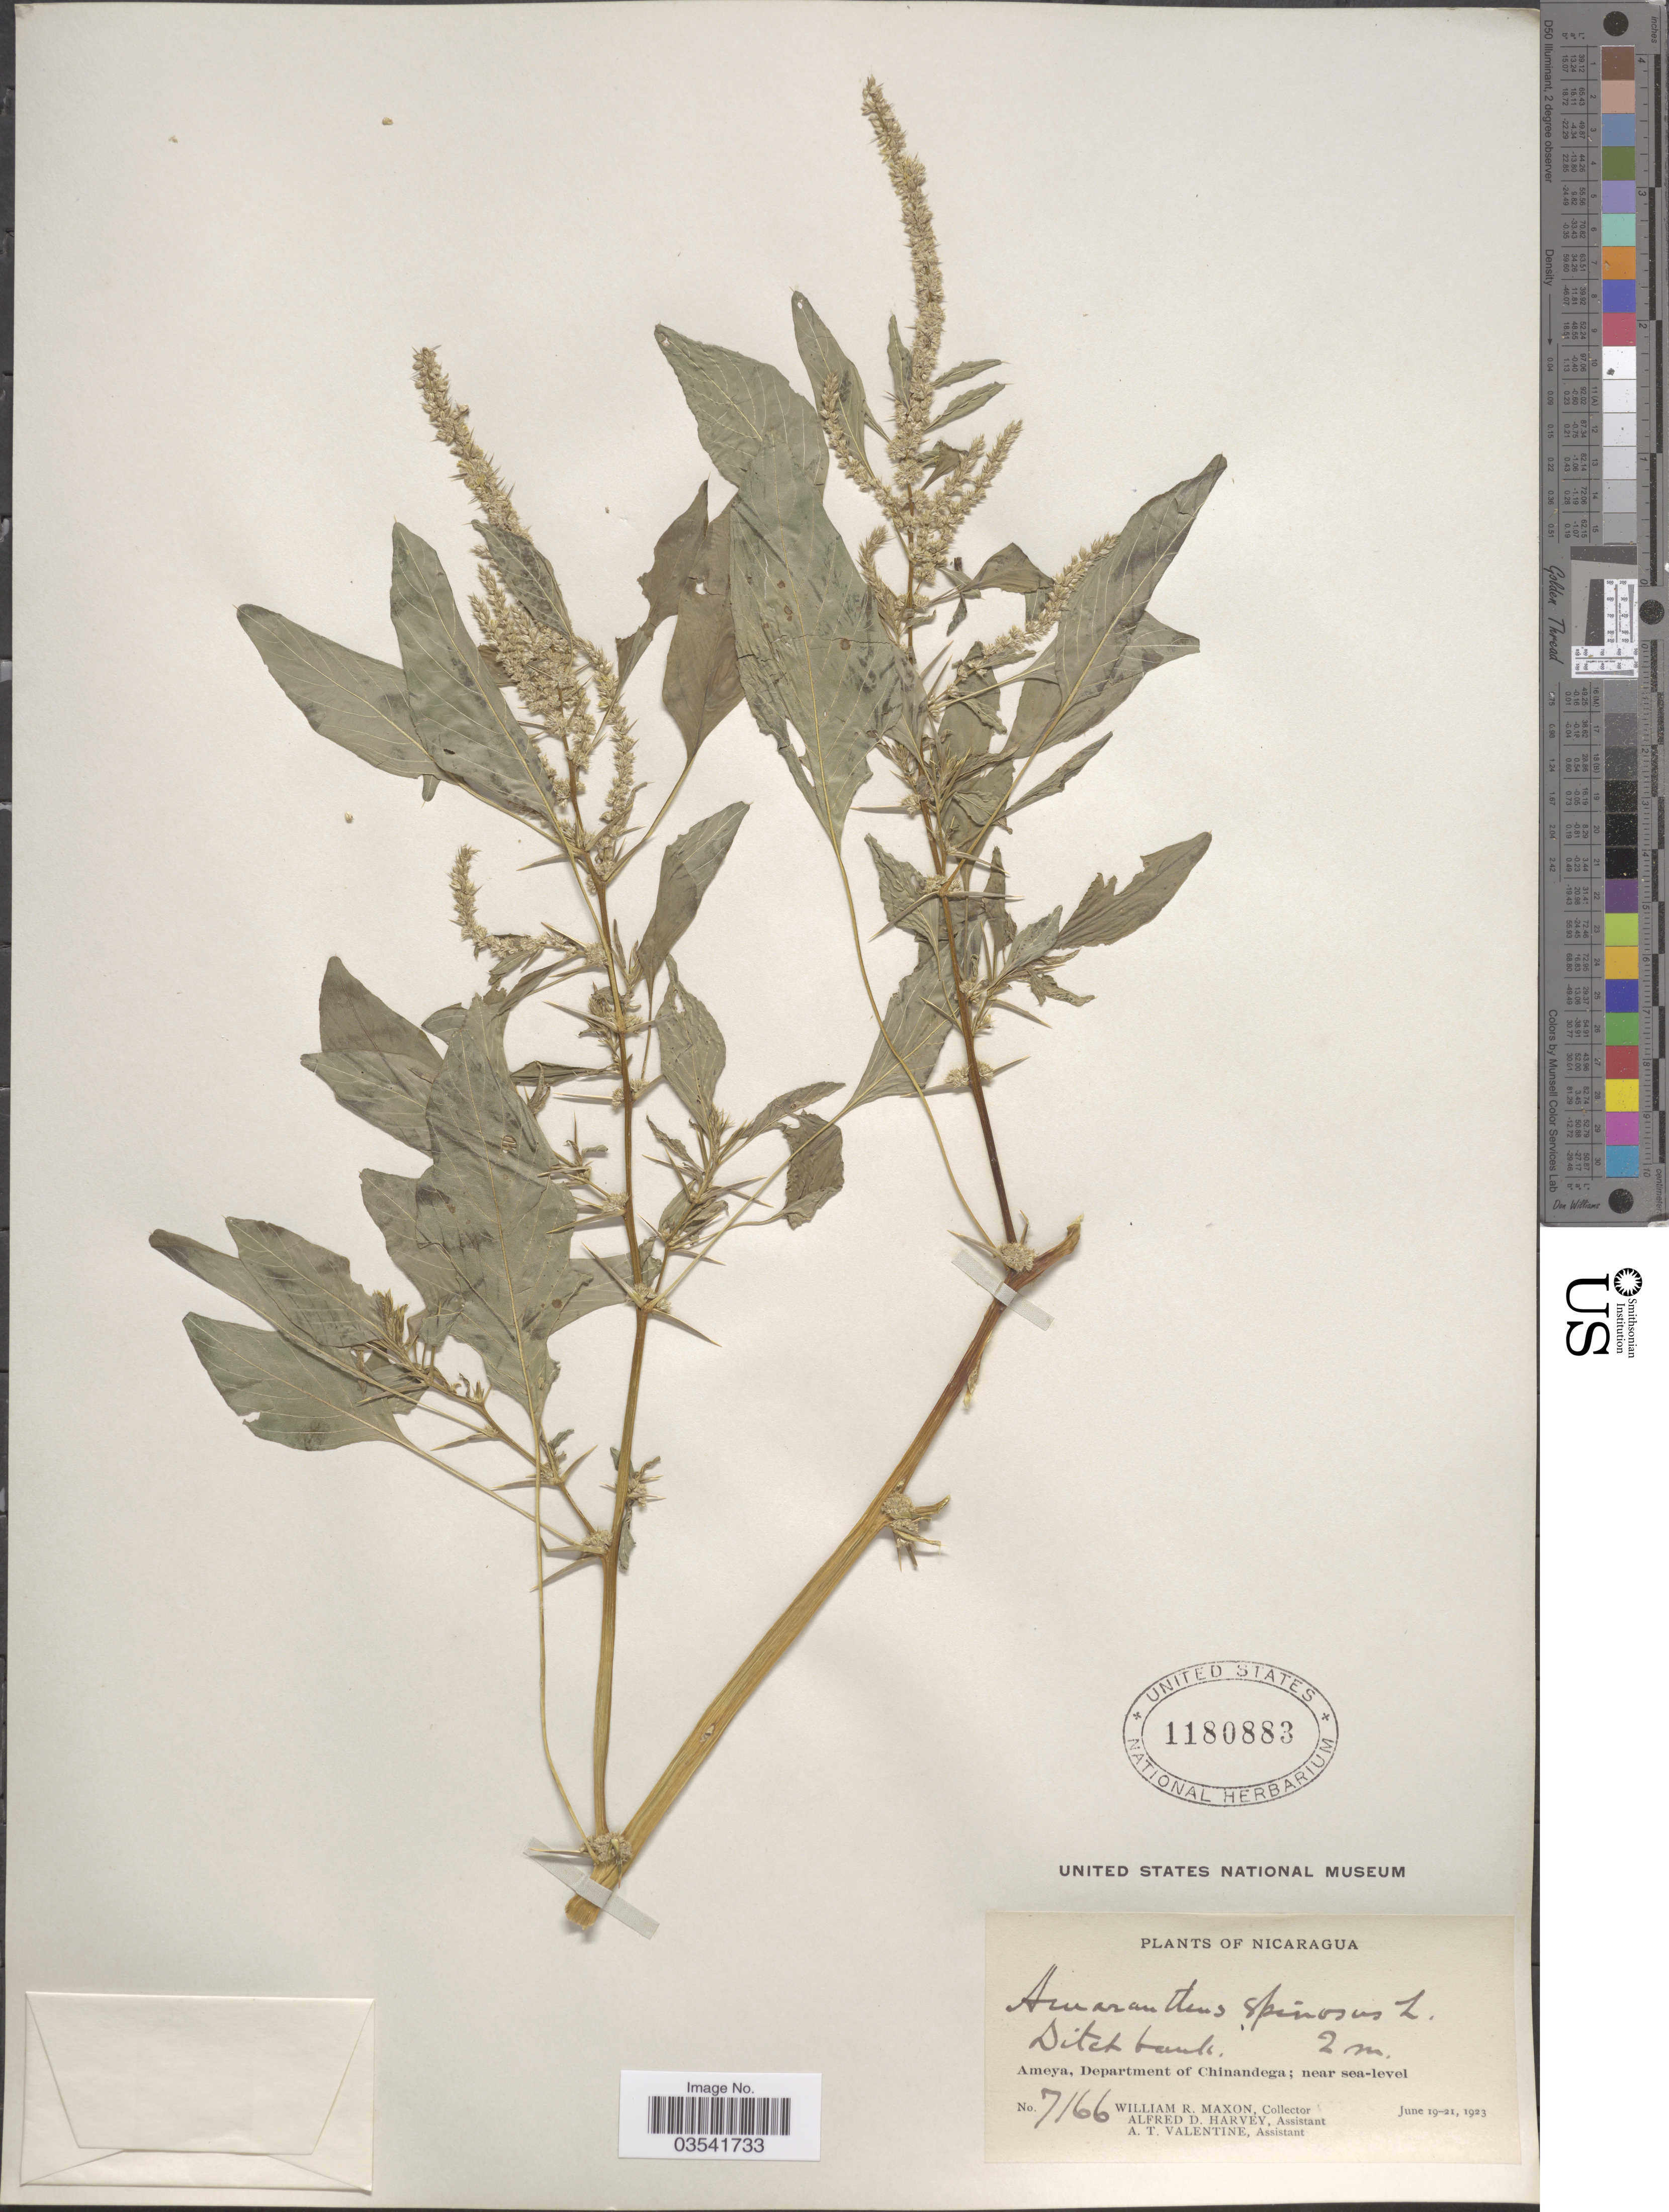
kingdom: Plantae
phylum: Tracheophyta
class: Magnoliopsida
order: Caryophyllales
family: Amaranthaceae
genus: Amaranthus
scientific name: Amaranthus spinosus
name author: L.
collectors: W. R. Maxon, A. D. Harvey & A. Valentine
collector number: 7166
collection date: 1923-06-19/1923-06-21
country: Nicaragua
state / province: Chinandega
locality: Ameya, Department of Chinandega.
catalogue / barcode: US 1180883